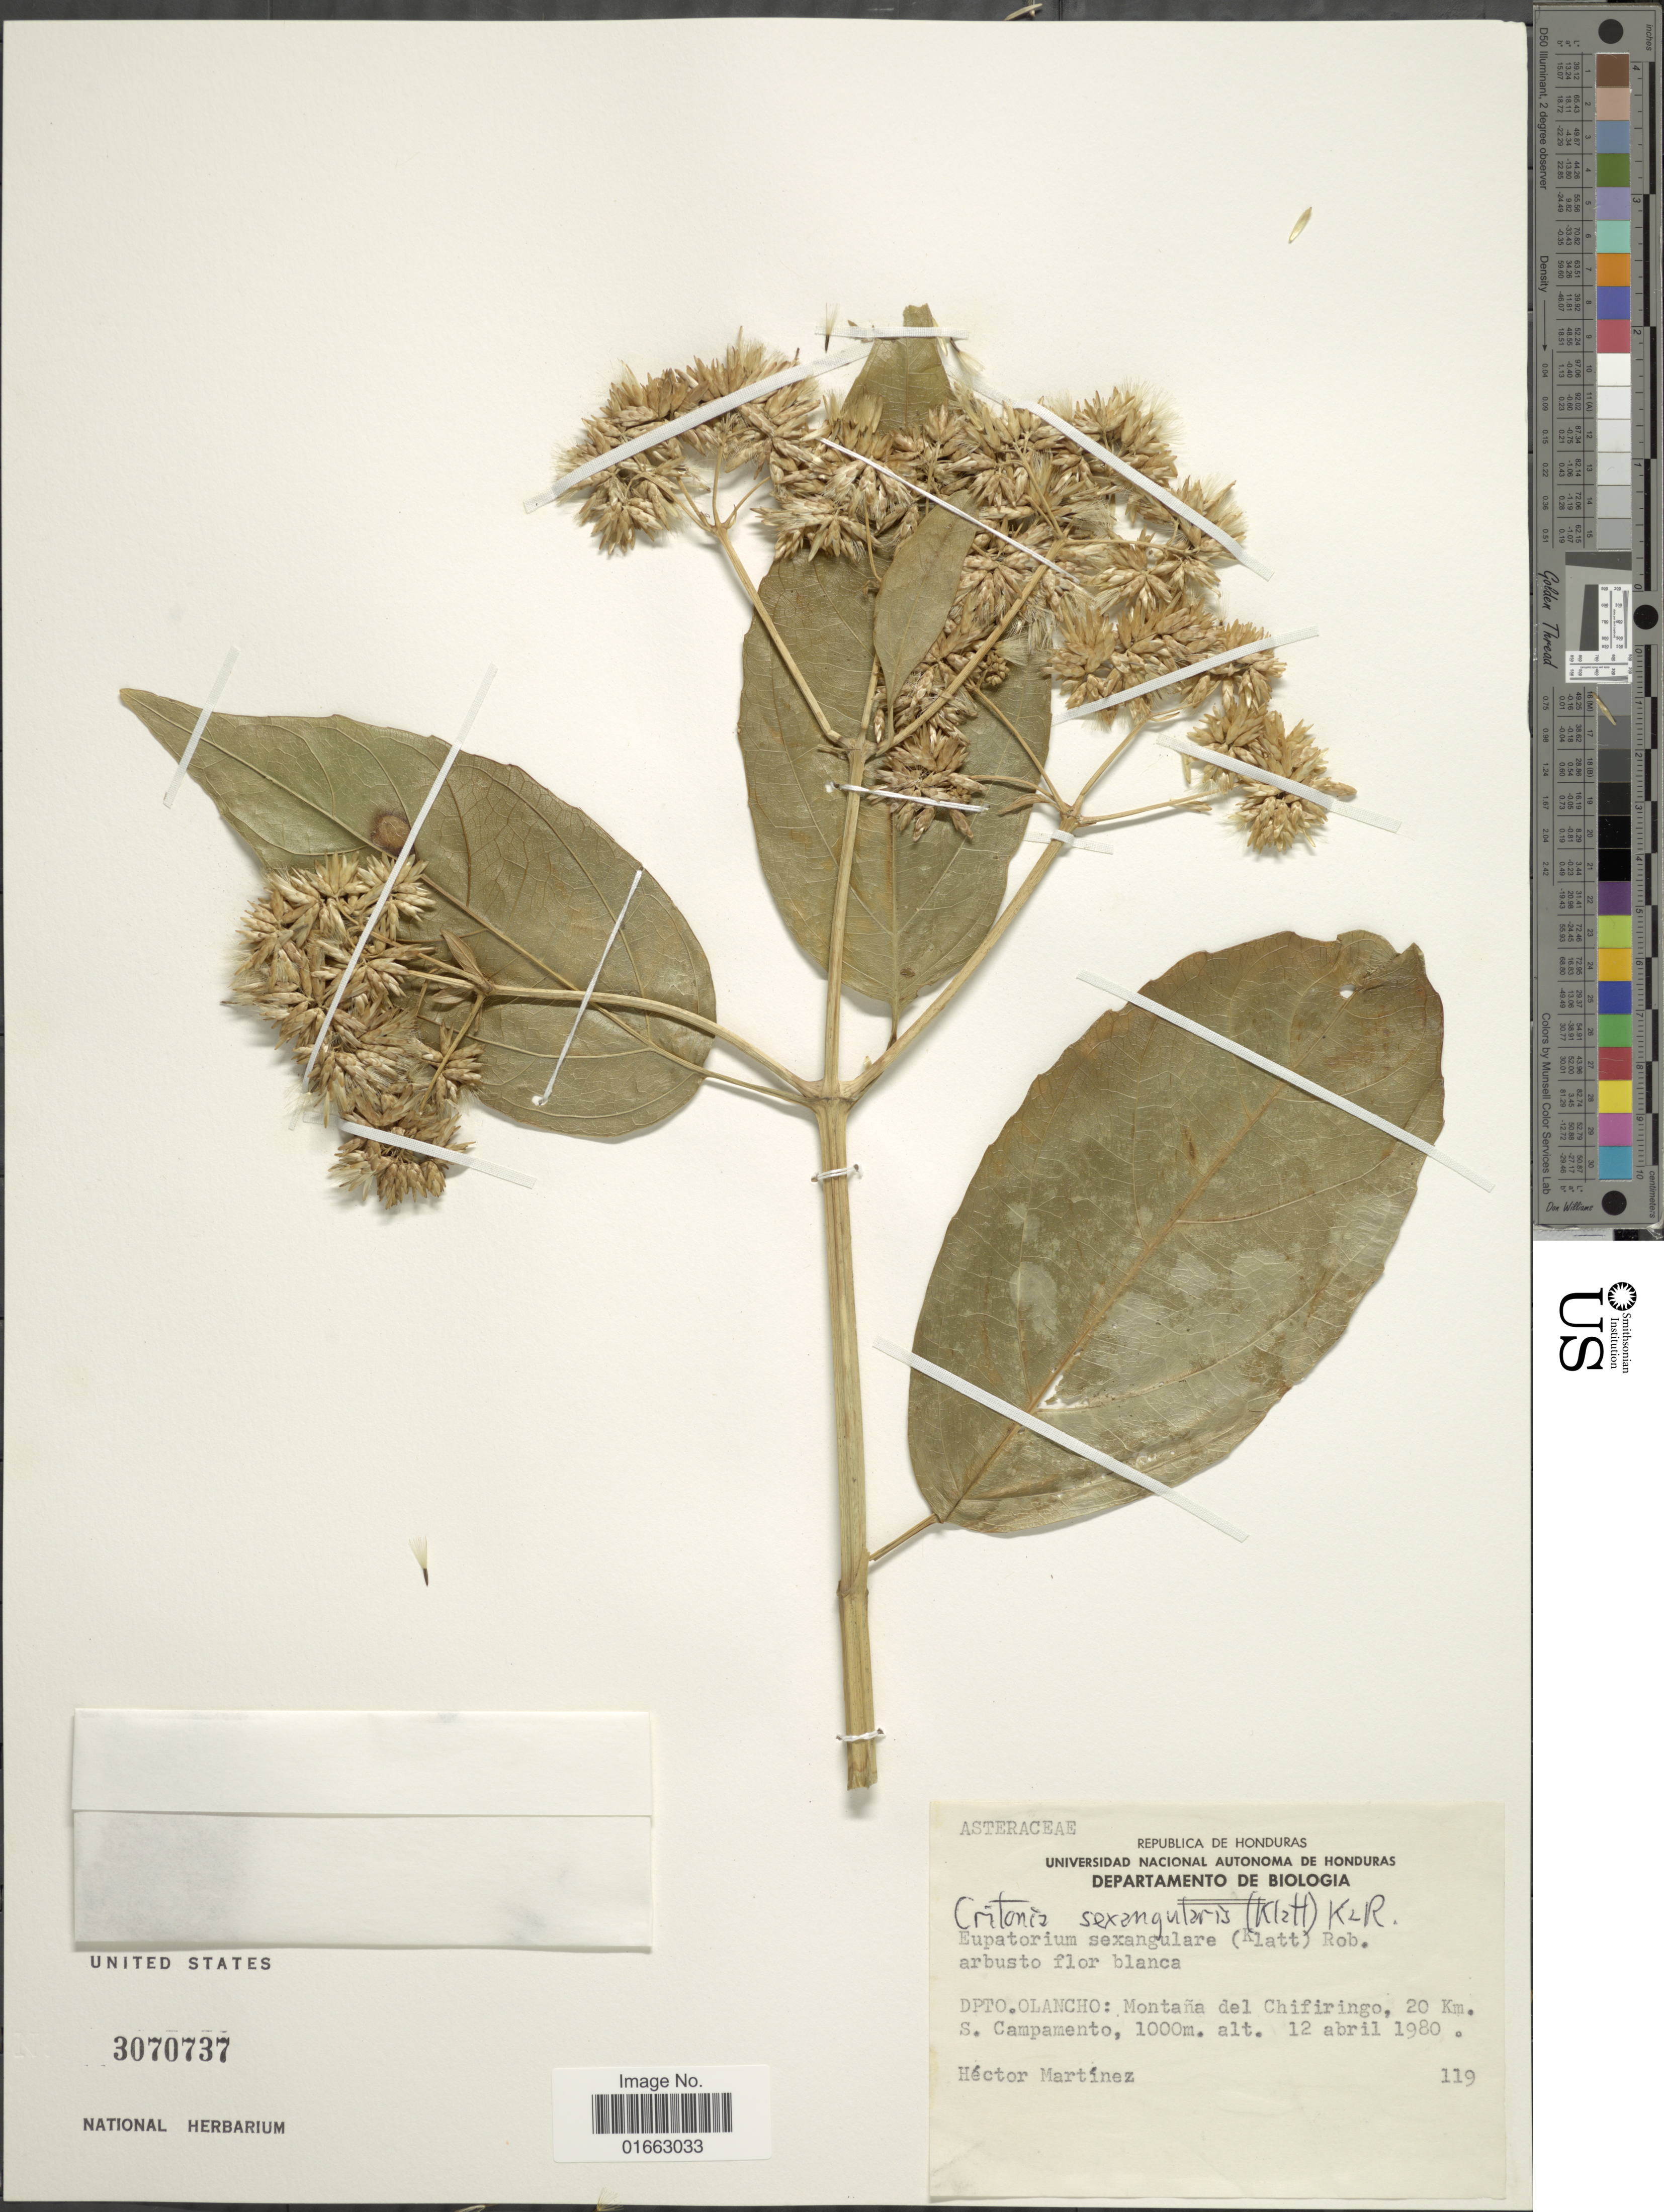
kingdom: Plantae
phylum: Tracheophyta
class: Magnoliopsida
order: Asterales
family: Asteraceae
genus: Critonia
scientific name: Critonia sexangularis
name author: (Klatt) R.M. King & H. Rob.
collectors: H. Martínez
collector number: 119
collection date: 1980-04-12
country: Honduras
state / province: Olancho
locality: Montaña del Chifiringo, 20 km. S. Campamento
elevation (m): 1000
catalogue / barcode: US 3070737